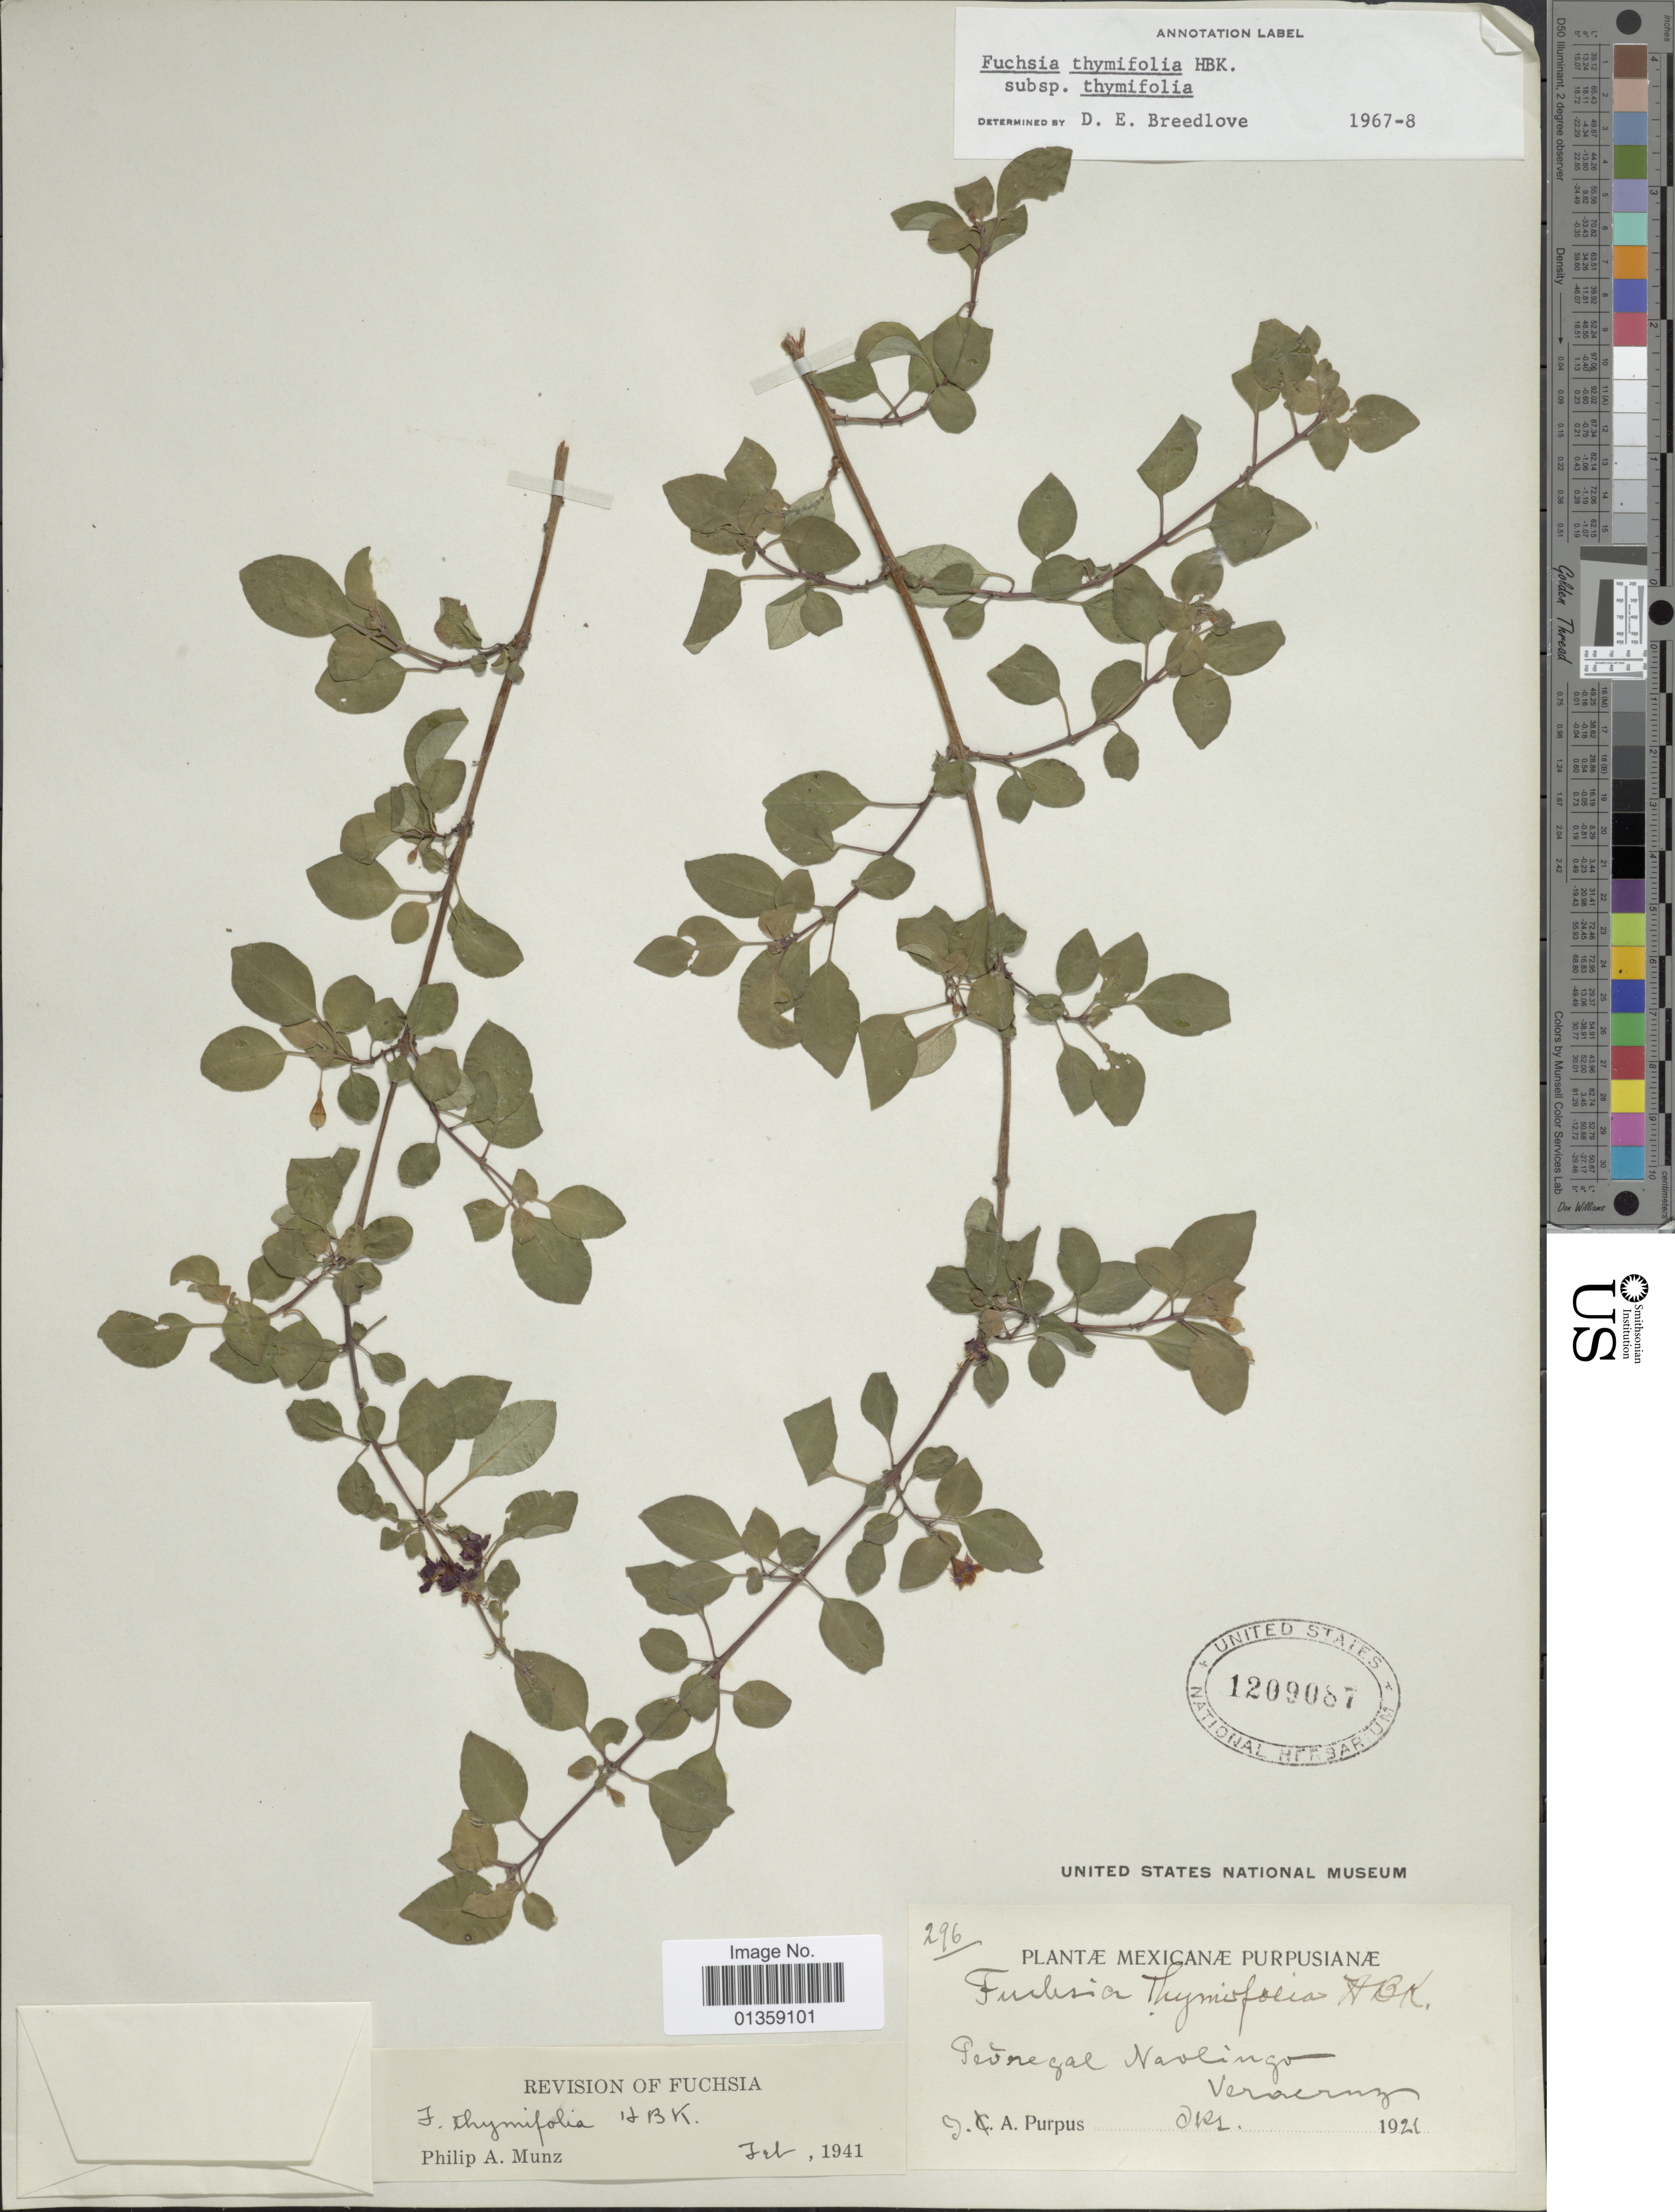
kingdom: Plantae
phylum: Tracheophyta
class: Magnoliopsida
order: Myrtales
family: Onagraceae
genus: Fuchsia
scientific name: Fuchsia thymifolia subsp. thymifolia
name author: Kunth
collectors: J. A. Purpus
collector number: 296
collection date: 1921-10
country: Mexico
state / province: Veracruz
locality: Pedregal Naolingo Veracruz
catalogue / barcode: US 1209087